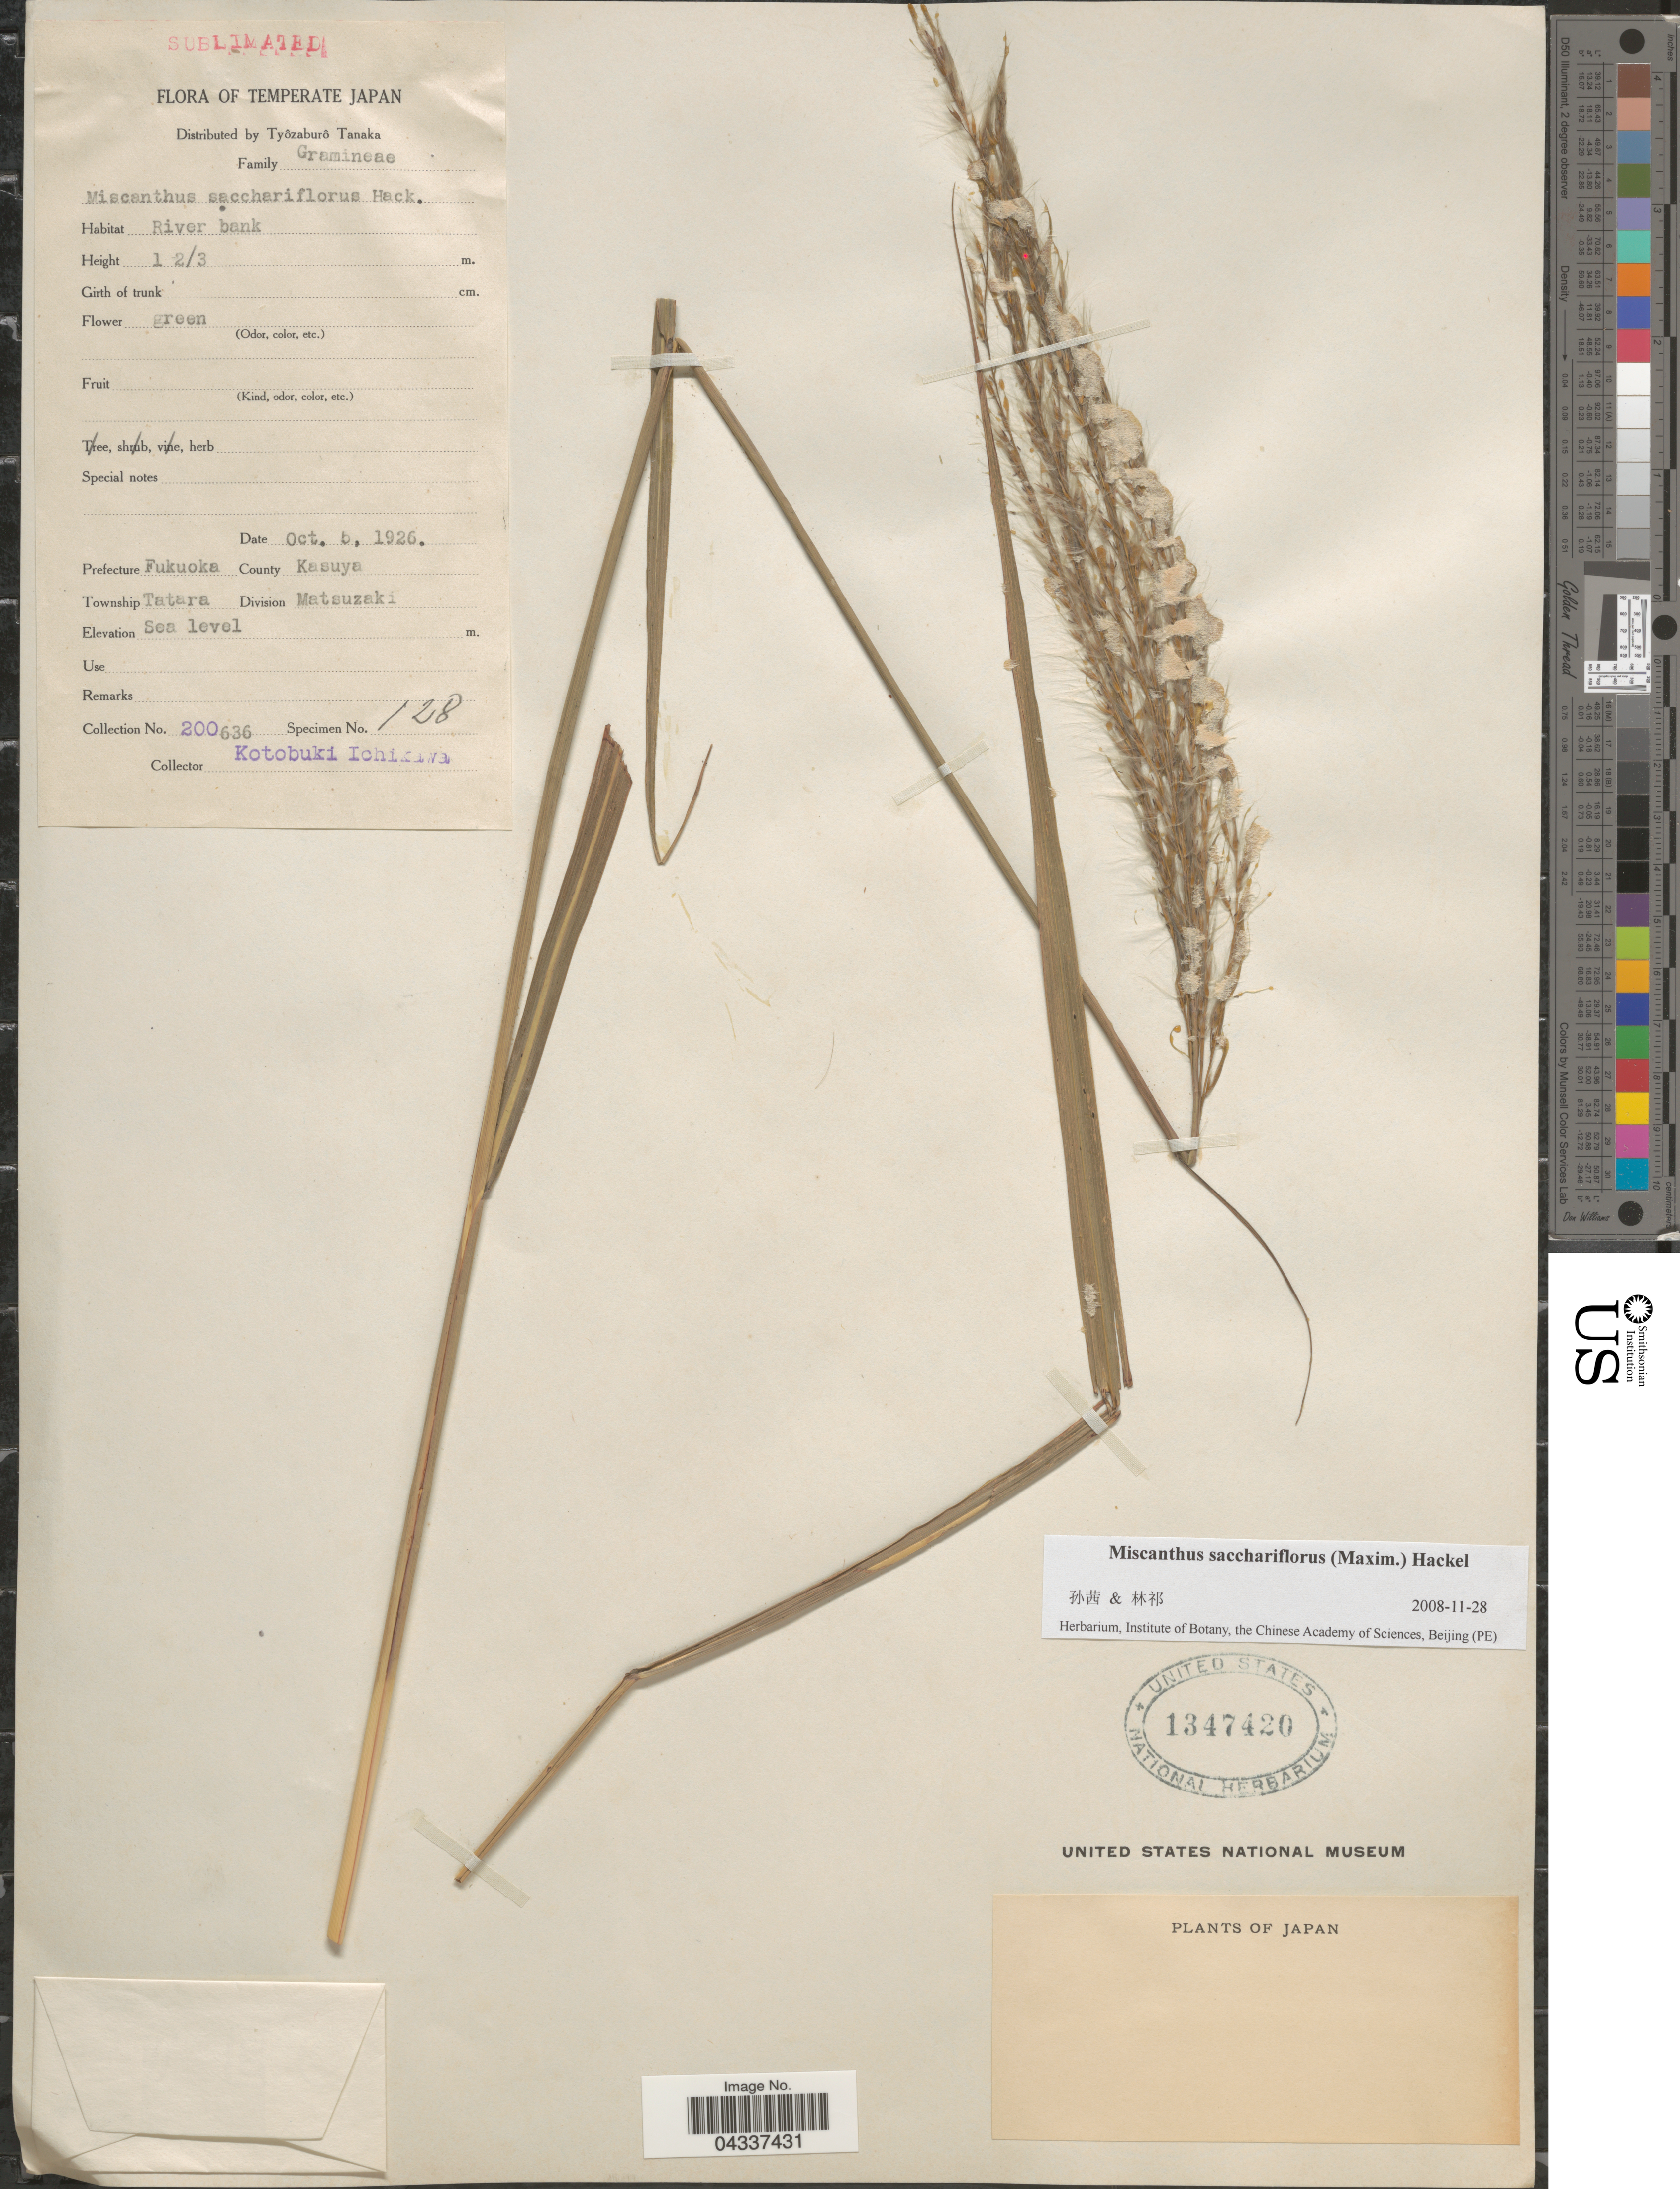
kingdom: Plantae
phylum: Tracheophyta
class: Liliopsida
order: Poales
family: Poaceae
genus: Miscanthus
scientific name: Miscanthus sacchariflorus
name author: (Maxim.) Hack.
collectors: K. Ichikawa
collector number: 200636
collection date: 1926-10-05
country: Japan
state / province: Hukuoka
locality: Temperate Japan. River bank. Prefecture Fukuoka. County Kasuya. Township Tatara. Division Matsuzaki.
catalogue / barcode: US 1347420